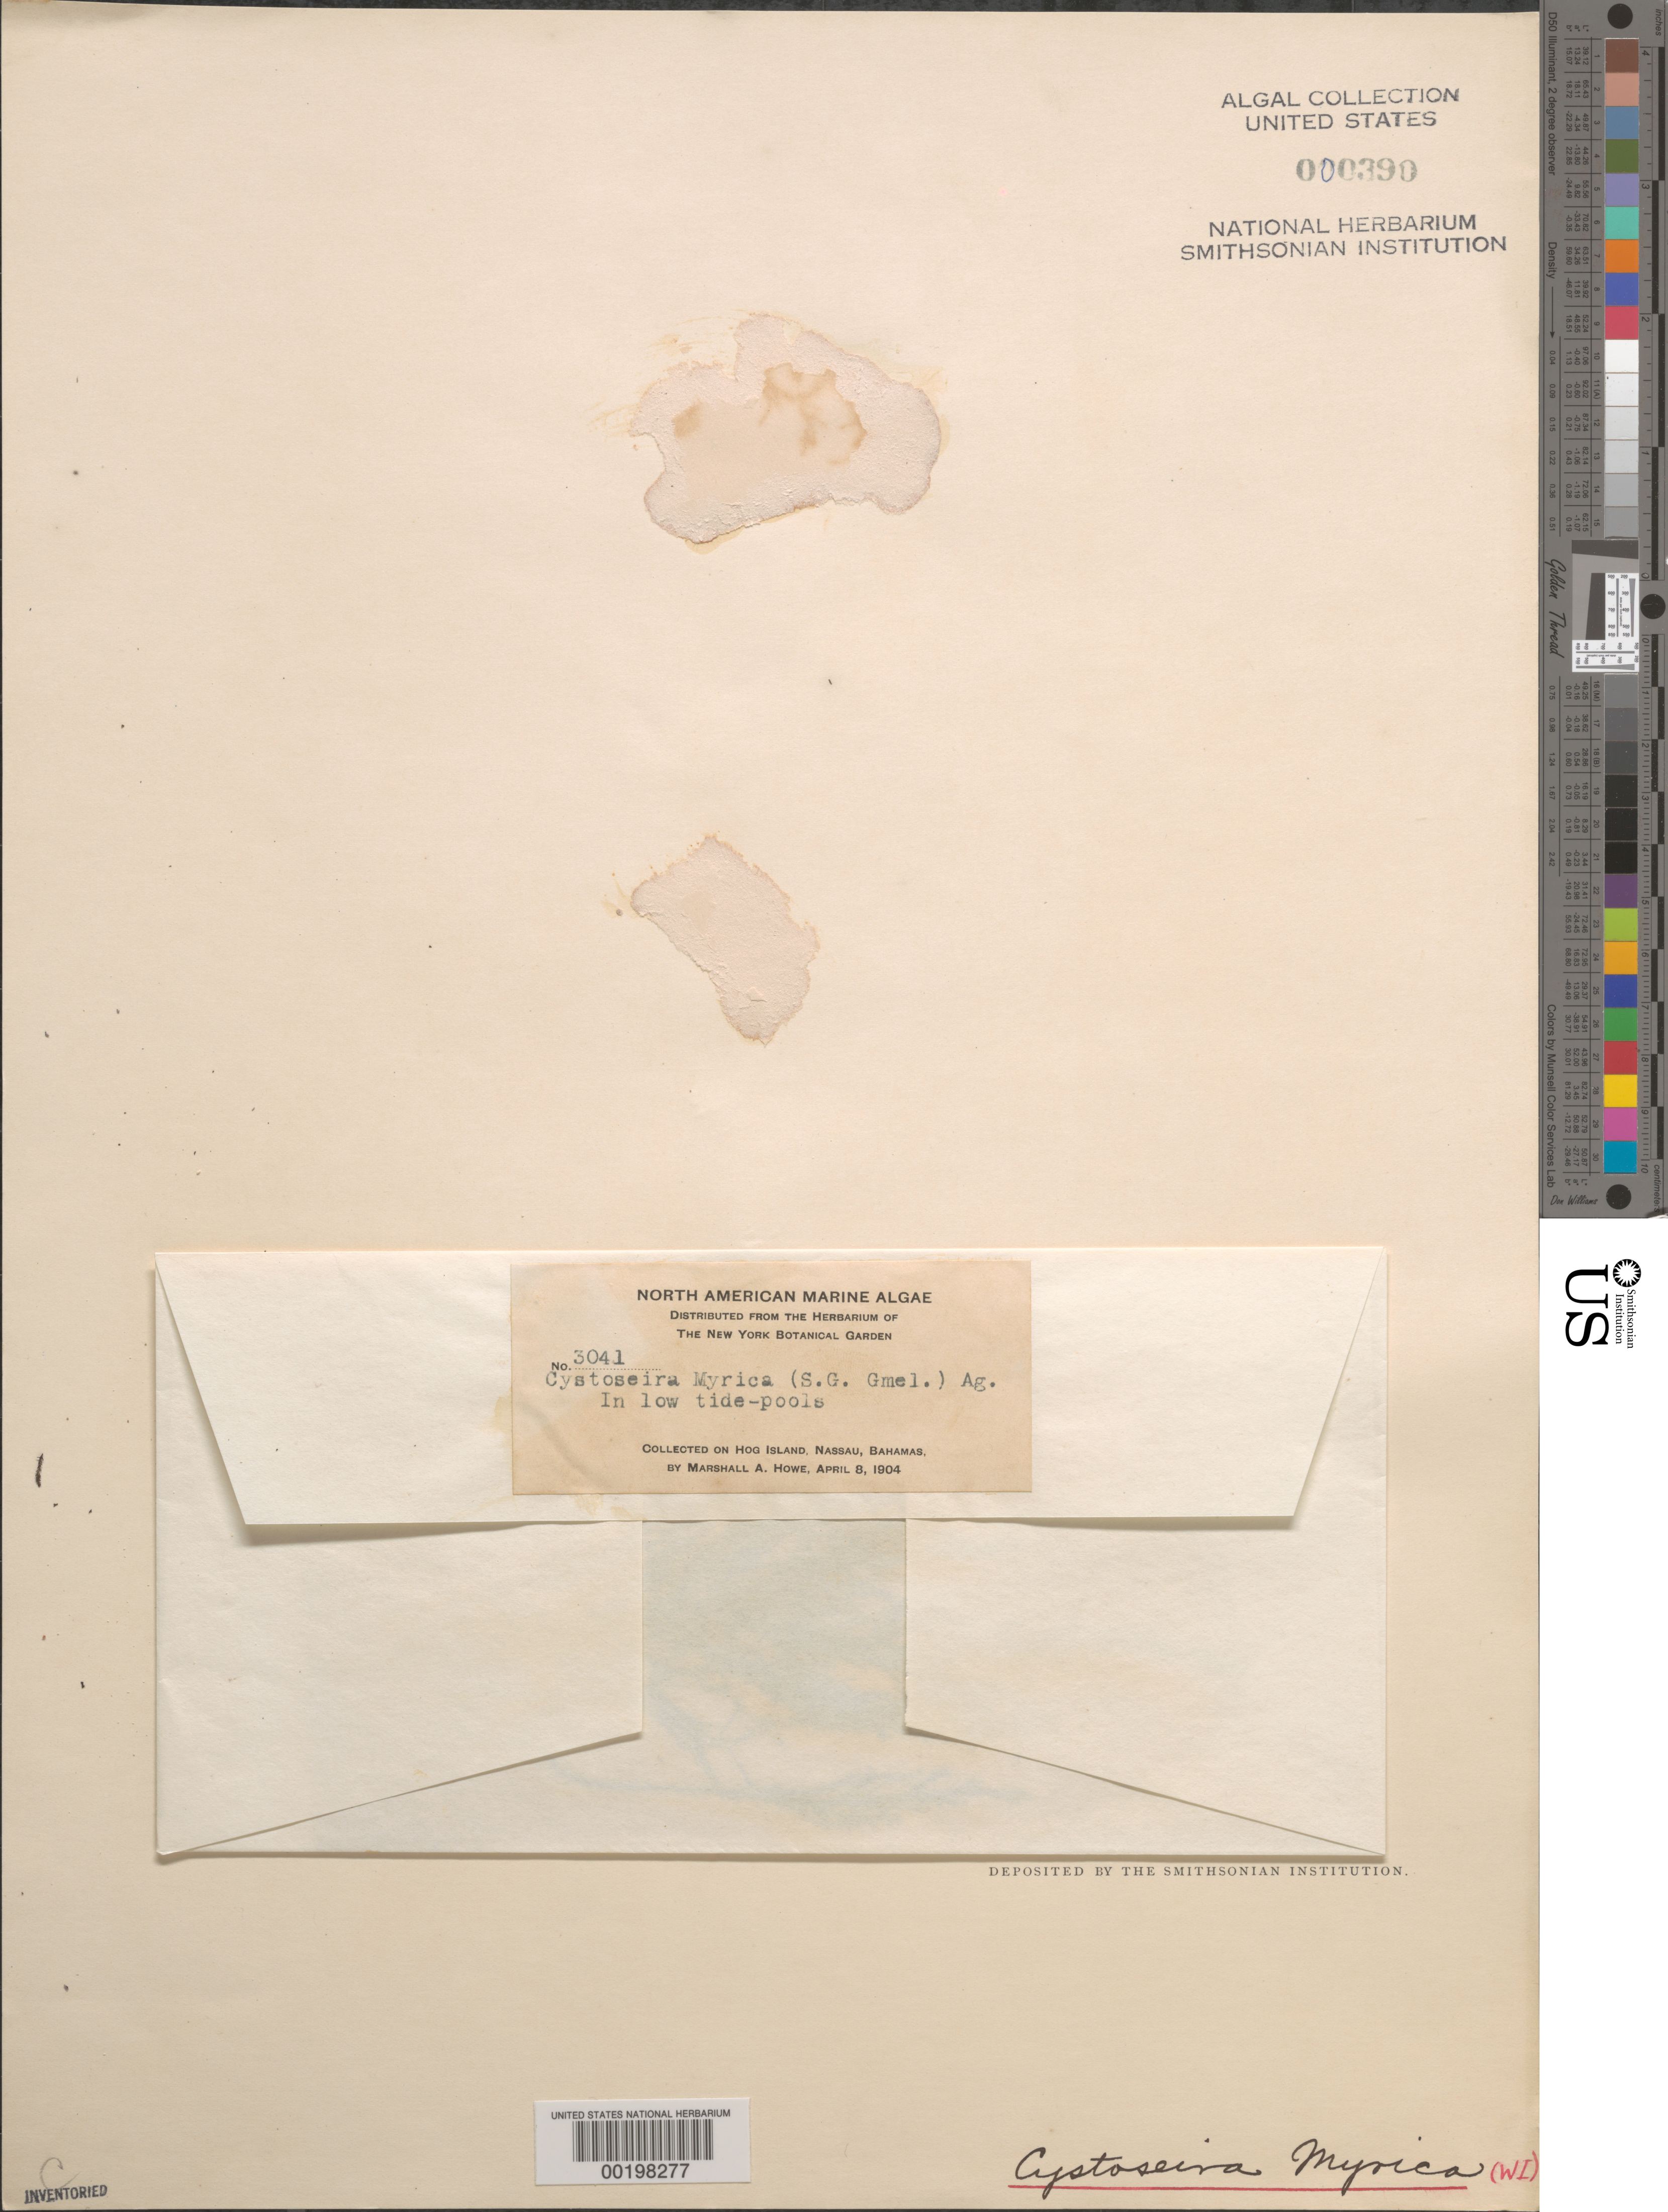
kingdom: Chromista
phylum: Ochrophyta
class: Phaeophyceae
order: Fucales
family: Sargassaceae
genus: Cystoseira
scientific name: Cystoseira myrica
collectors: M. A. Howe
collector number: MAH 3041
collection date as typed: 08 Apr 1904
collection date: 1904-04-08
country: Bahamas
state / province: New Providence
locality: Hog island, nassau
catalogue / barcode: US 390